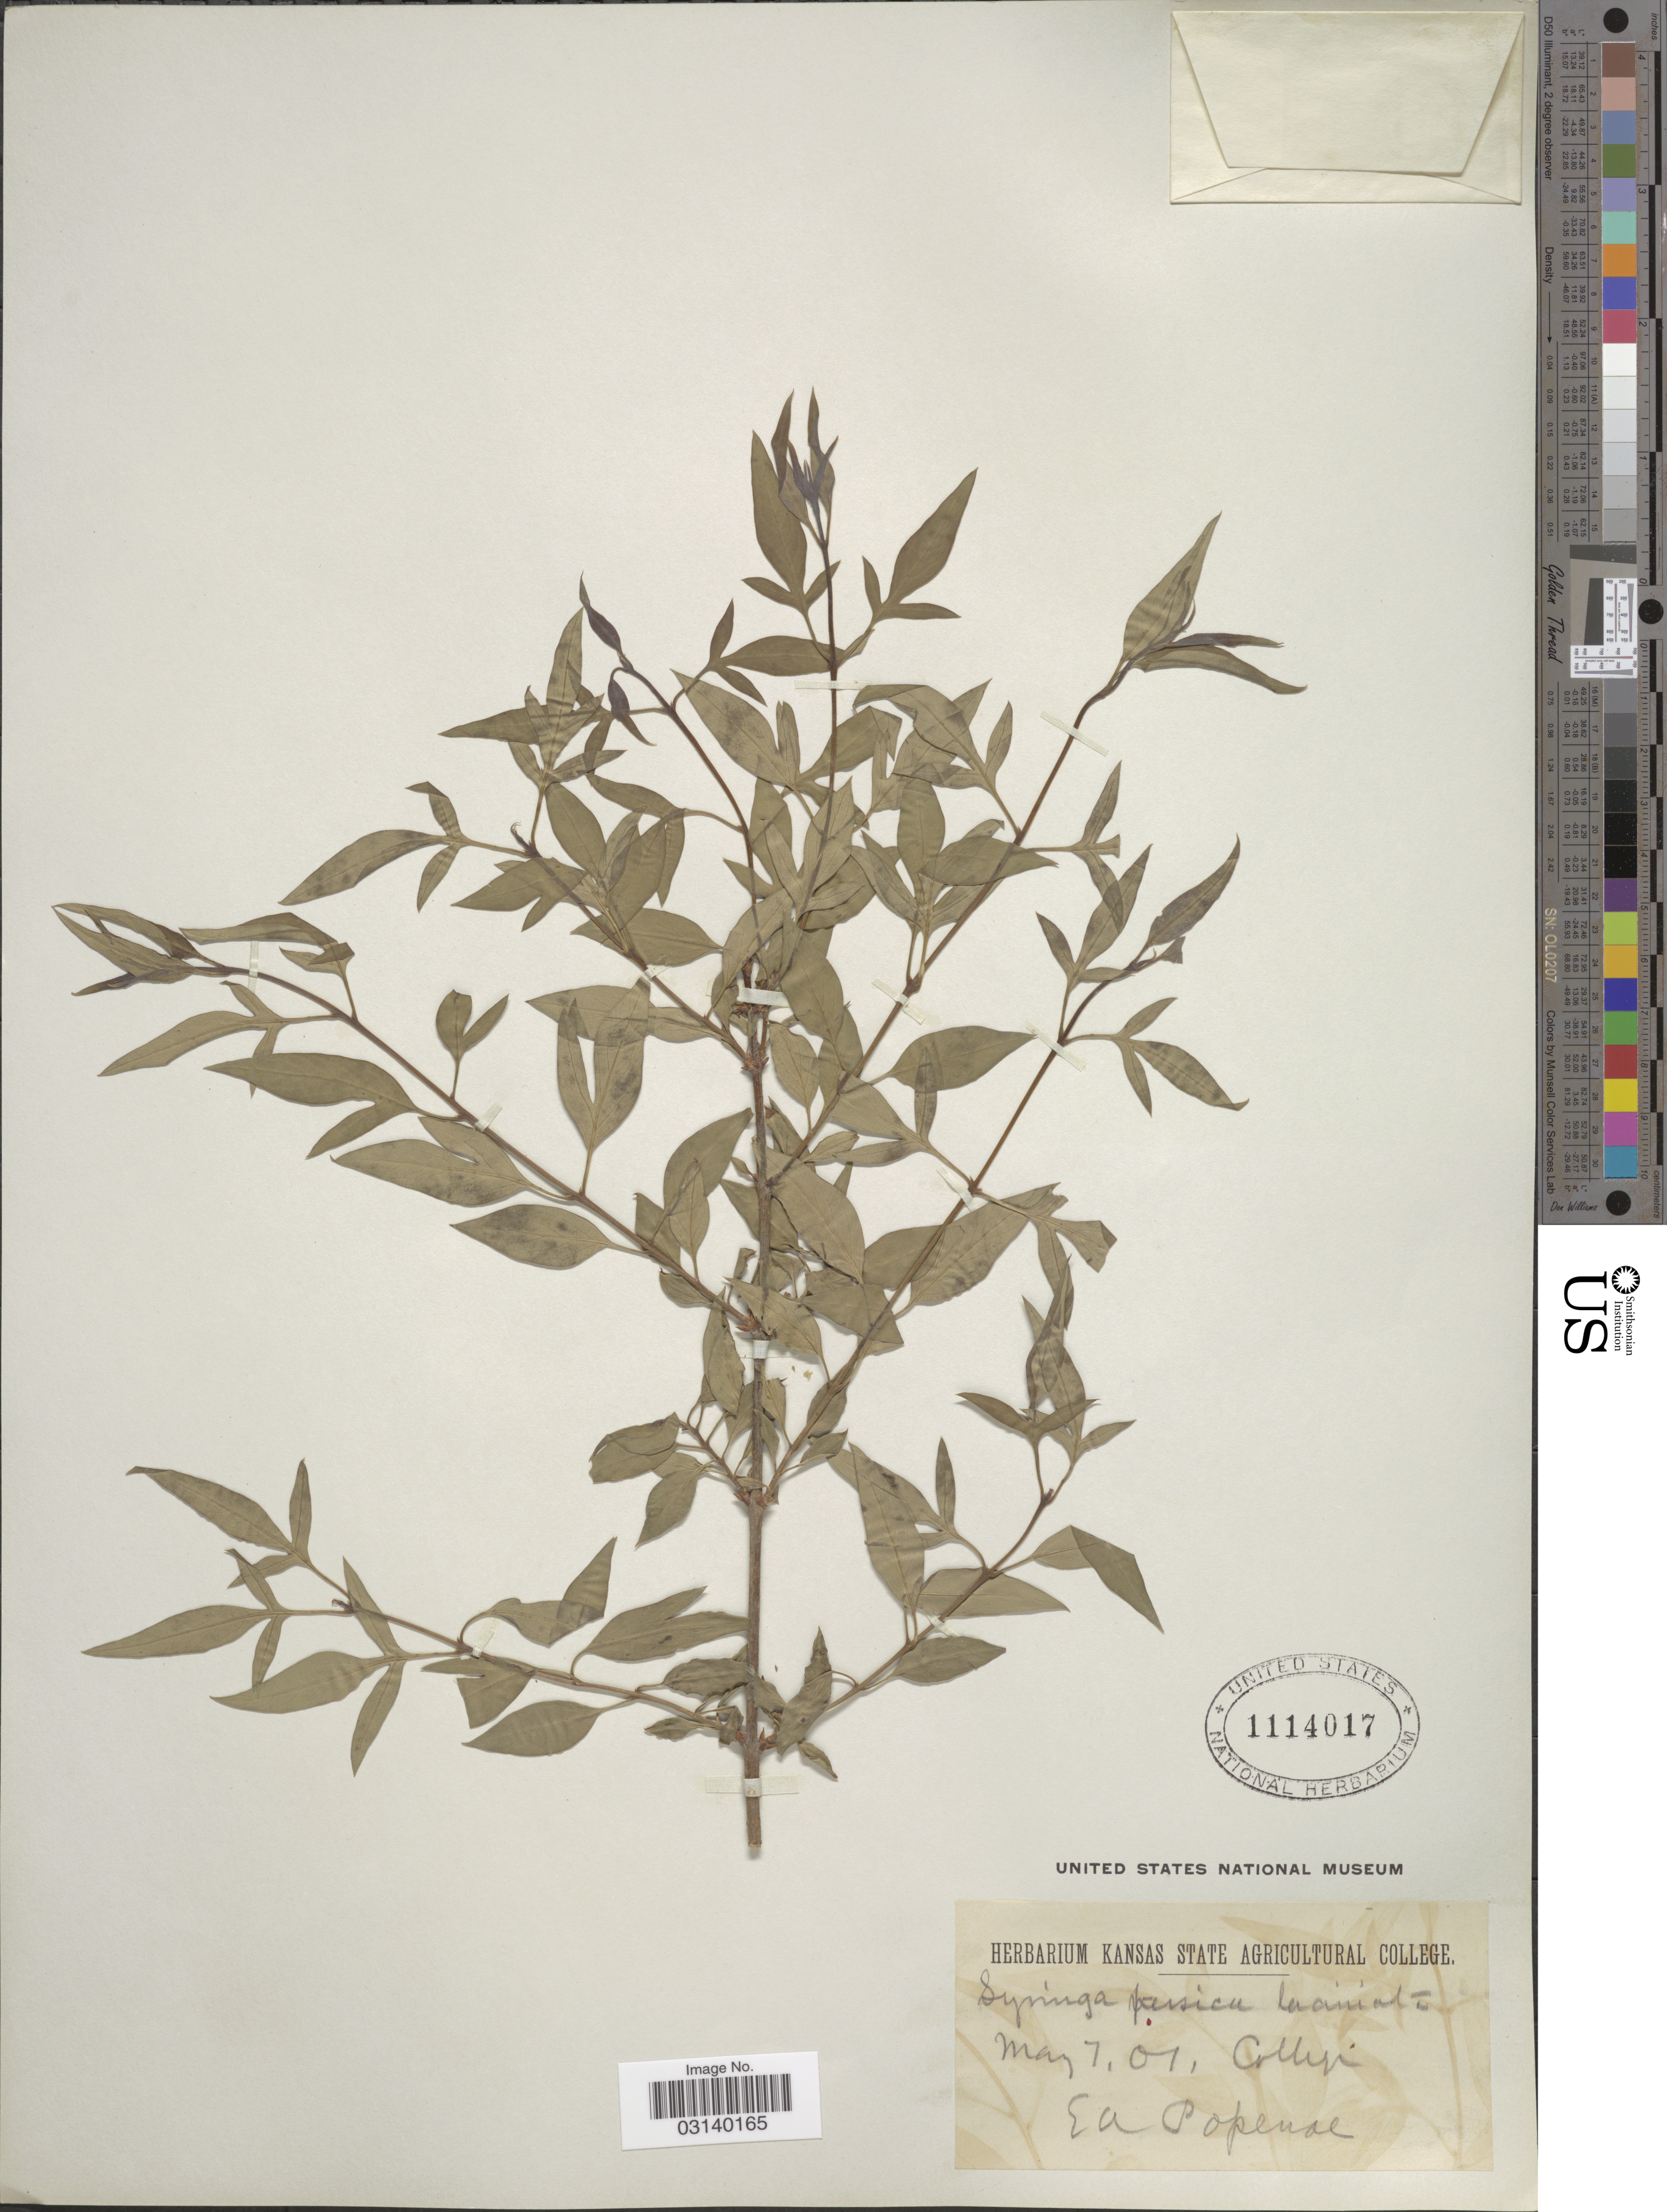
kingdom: Plantae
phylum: Tracheophyta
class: Magnoliopsida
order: Lamiales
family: Oleaceae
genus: Syringa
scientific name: Syringa persica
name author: L.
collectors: E. A. Popenoe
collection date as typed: Transcribed d/m/y: 7/5/1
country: United States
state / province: Kansas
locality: College.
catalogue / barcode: US 1114017